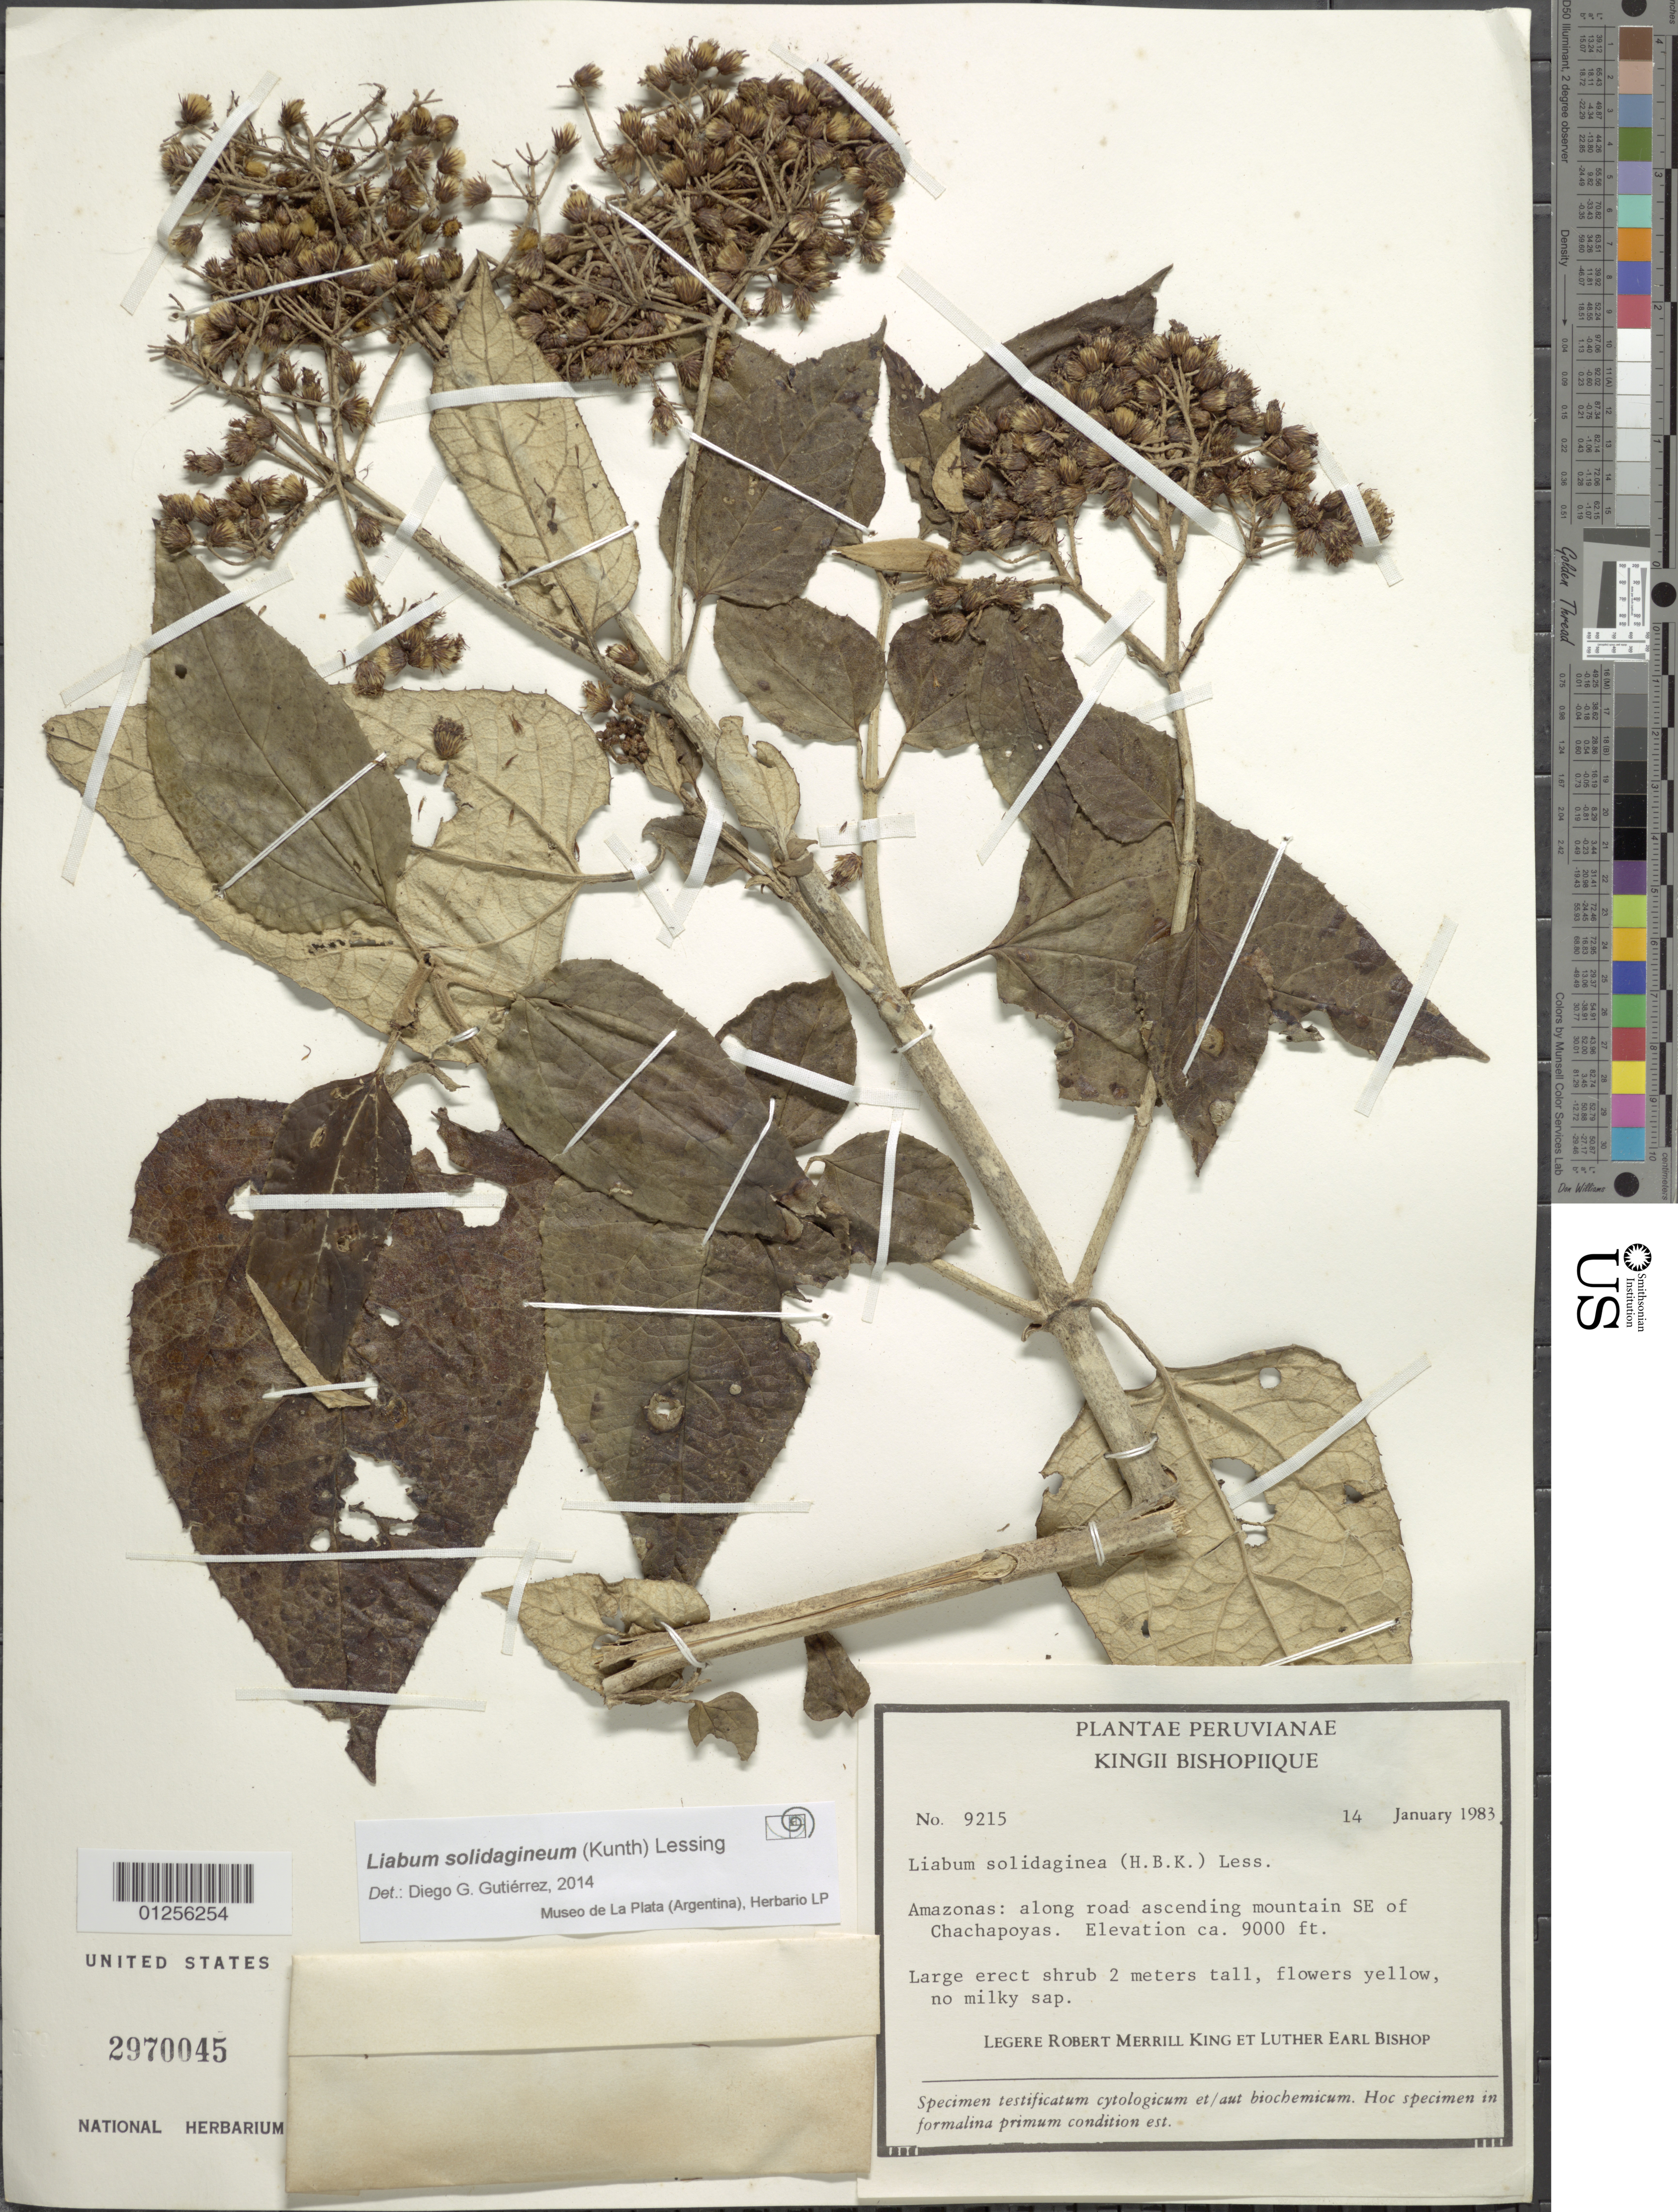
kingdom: Plantae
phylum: Tracheophyta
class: Magnoliopsida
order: Asterales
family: Asteraceae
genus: Liabum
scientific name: Liabum solidagineum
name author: (Kunth) Less.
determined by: Gutierrez, D. G.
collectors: R. M. King & L. E. Bishop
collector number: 9215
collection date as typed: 14 Jan 1983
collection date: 1983-01-14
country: Peru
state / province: Amazonas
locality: Along road ascending mountain SE of Chachapoyas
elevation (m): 2743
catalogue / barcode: US 2970045